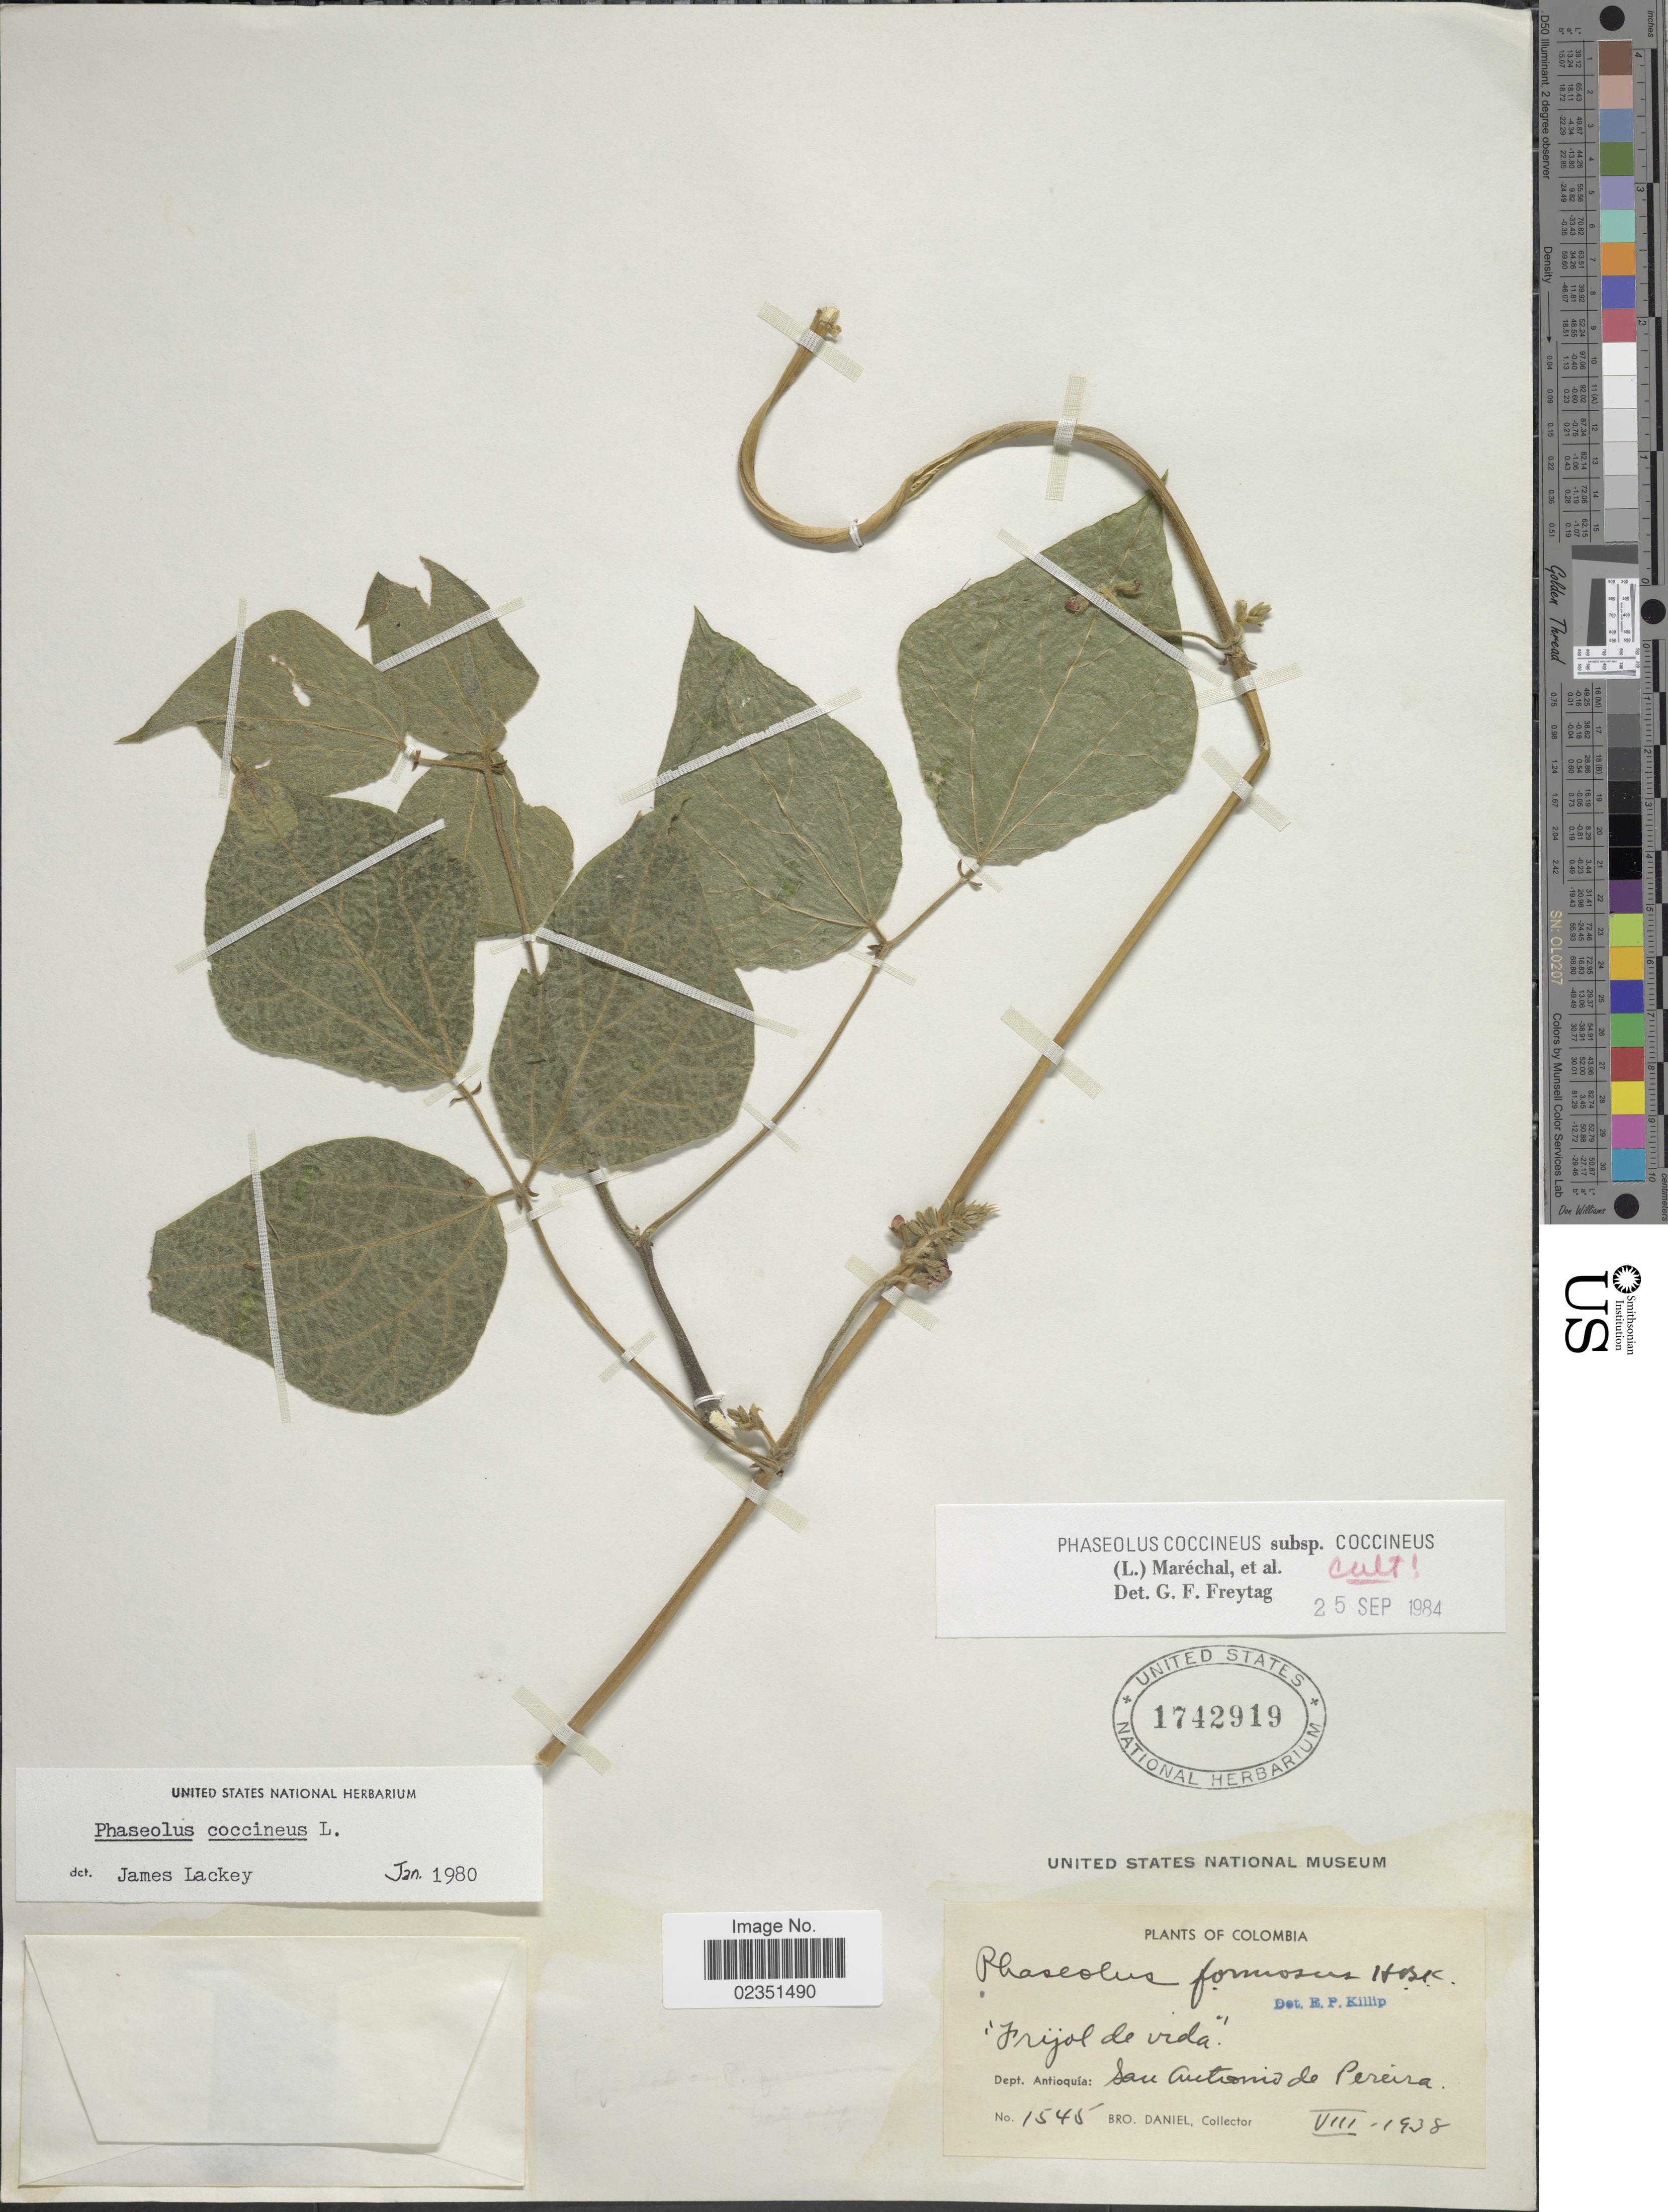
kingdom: Plantae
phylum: Tracheophyta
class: Magnoliopsida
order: Fabales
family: Fabaceae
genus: Phaseolus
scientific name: Phaseolus coccineus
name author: L.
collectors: Bro. Daniel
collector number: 1545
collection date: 1938-08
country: Colombia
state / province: Antioquia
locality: San Antonio de Pereira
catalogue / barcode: US 1742919